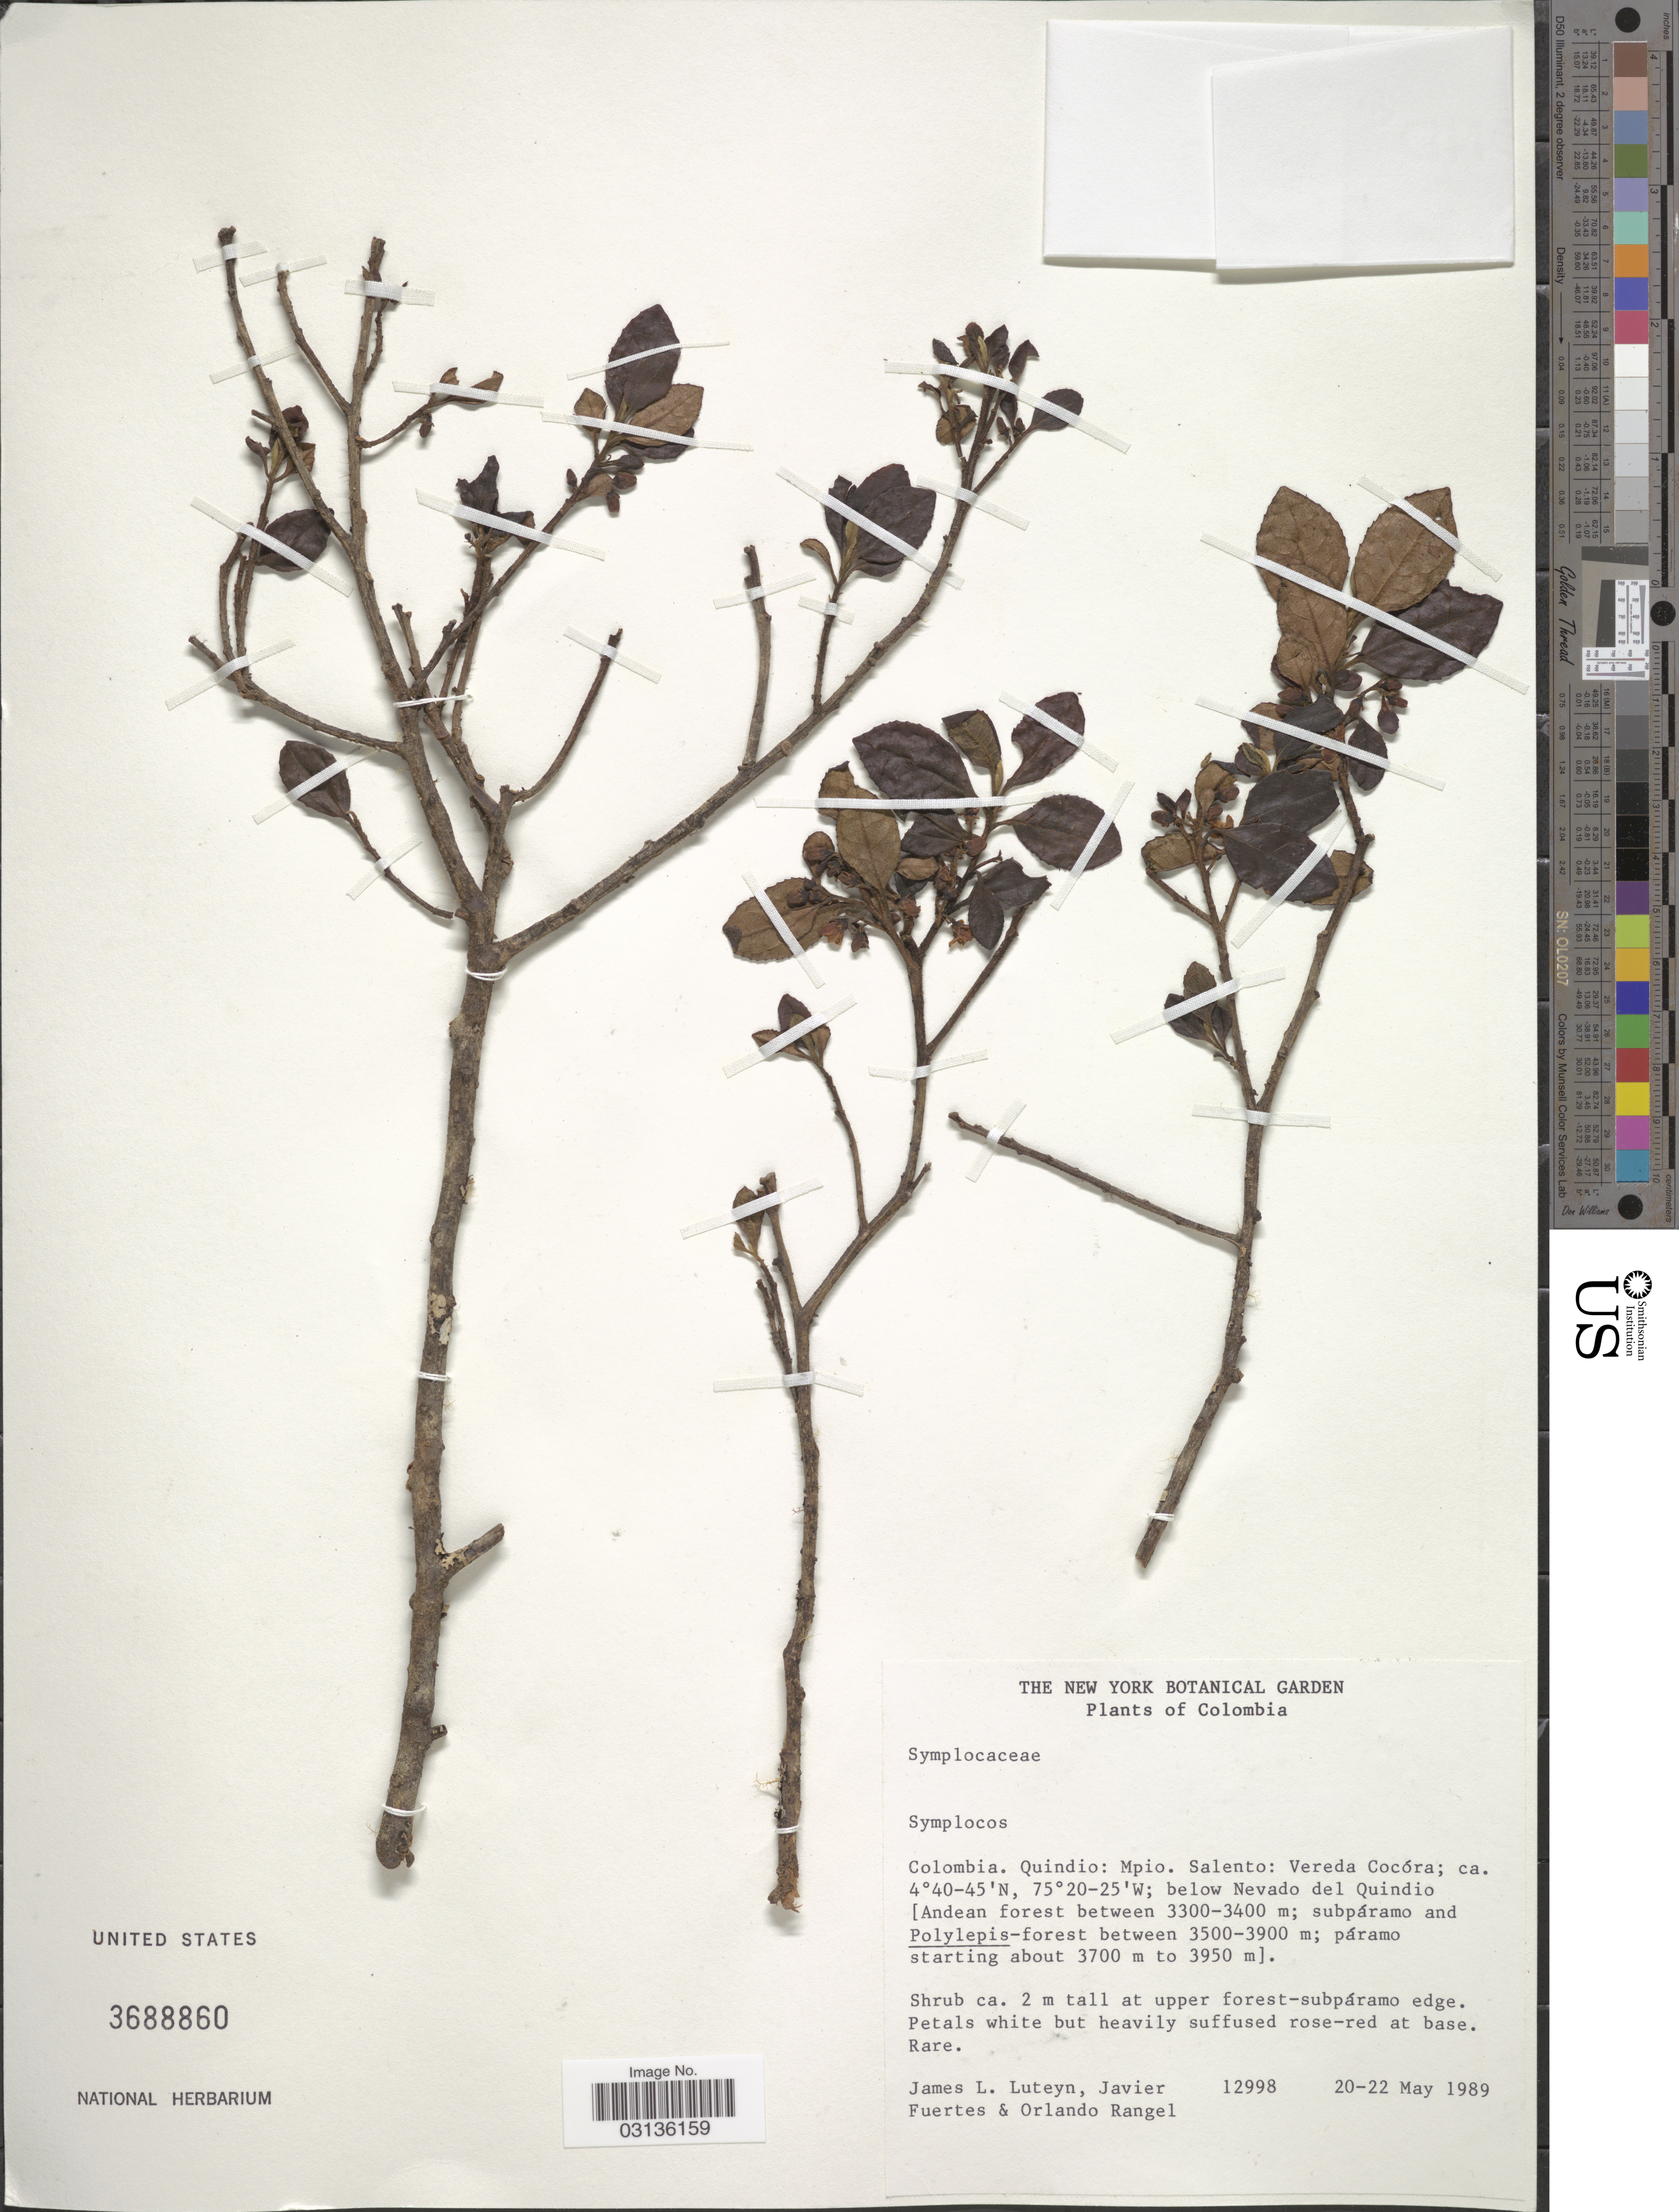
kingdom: Plantae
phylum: Tracheophyta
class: Magnoliopsida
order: Ericales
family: Symplocaceae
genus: Symplocos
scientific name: Symplocos sp.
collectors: J. Luteyn, J. Fuertes & O. Rangel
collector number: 12998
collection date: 1989-05-20/1989-05-22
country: Colombia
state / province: Quindío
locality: Quindío: Mpio. Salento: Vereda Cocóra; below Nevado del Quindio.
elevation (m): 3300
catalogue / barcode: US 3688860